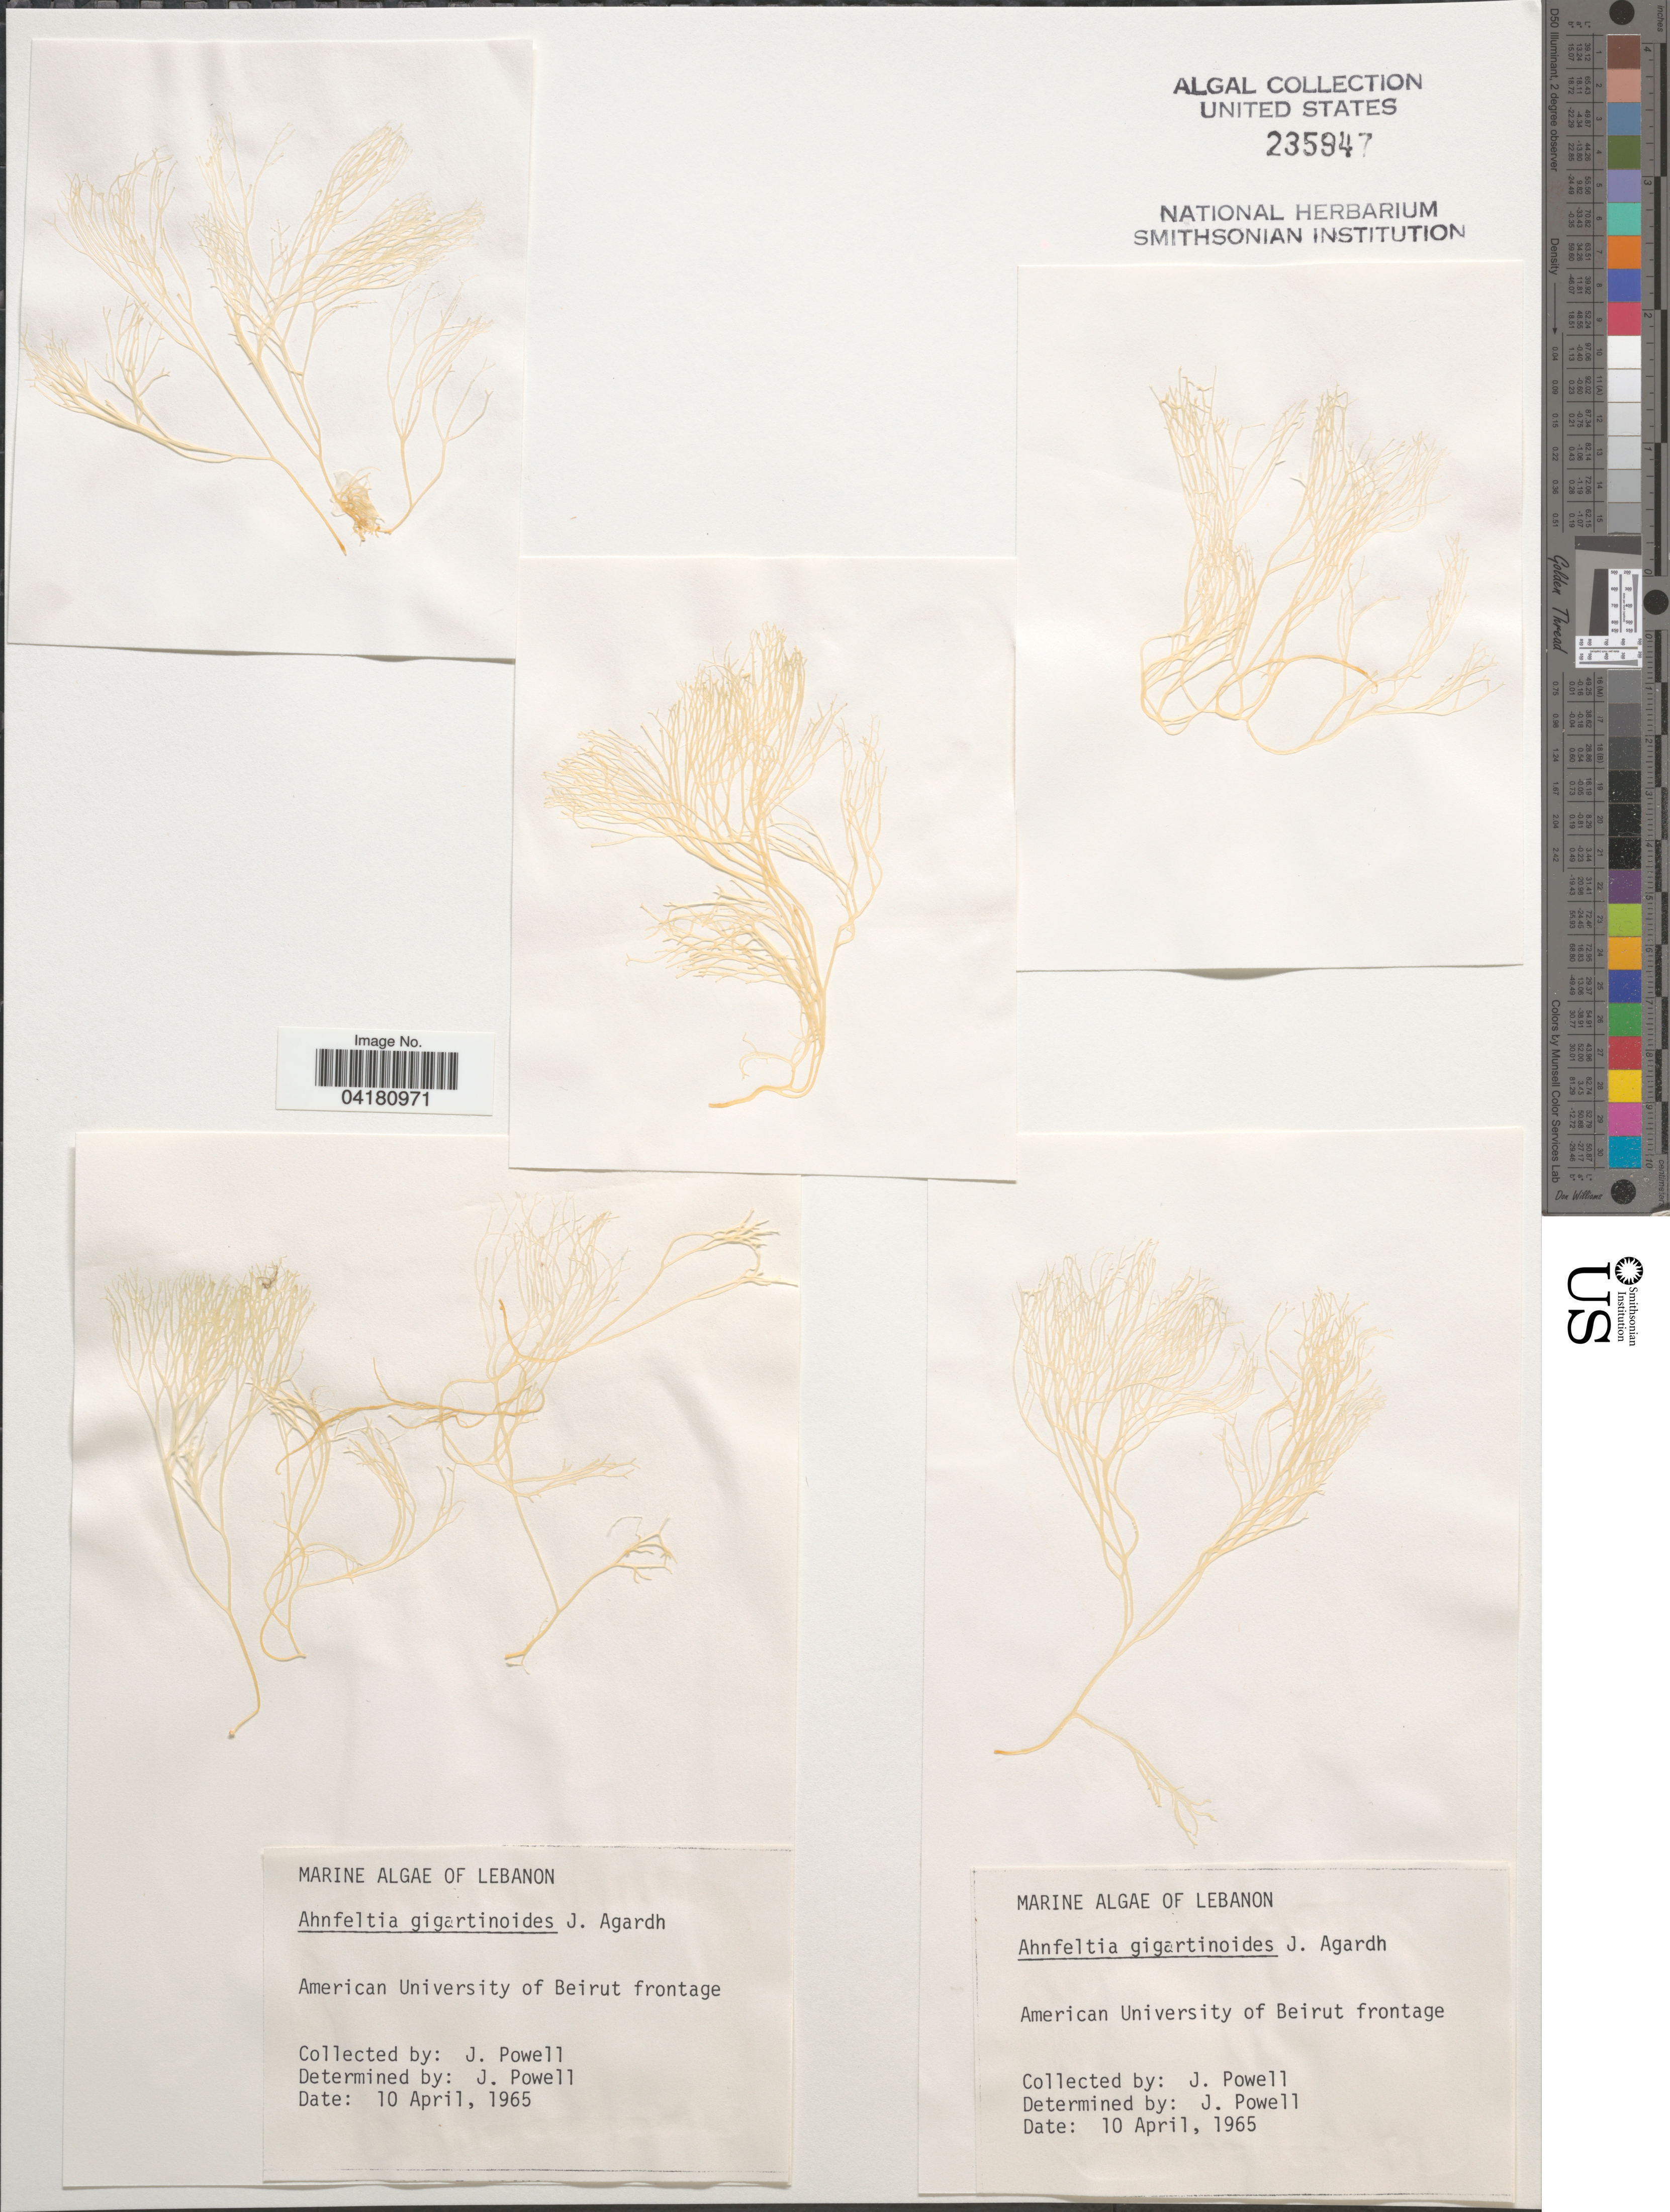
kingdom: Plantae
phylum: Rhodophyta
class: Florideophyceae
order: Ahnfeltiales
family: Ahnfeltiaceae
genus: Ahnfeltia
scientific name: Ahnfeltia gigartinoides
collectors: J. Powell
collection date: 1965-04-10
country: Lebanon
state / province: Beyrouth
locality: American University of Beirut frontage.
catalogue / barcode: US 235947